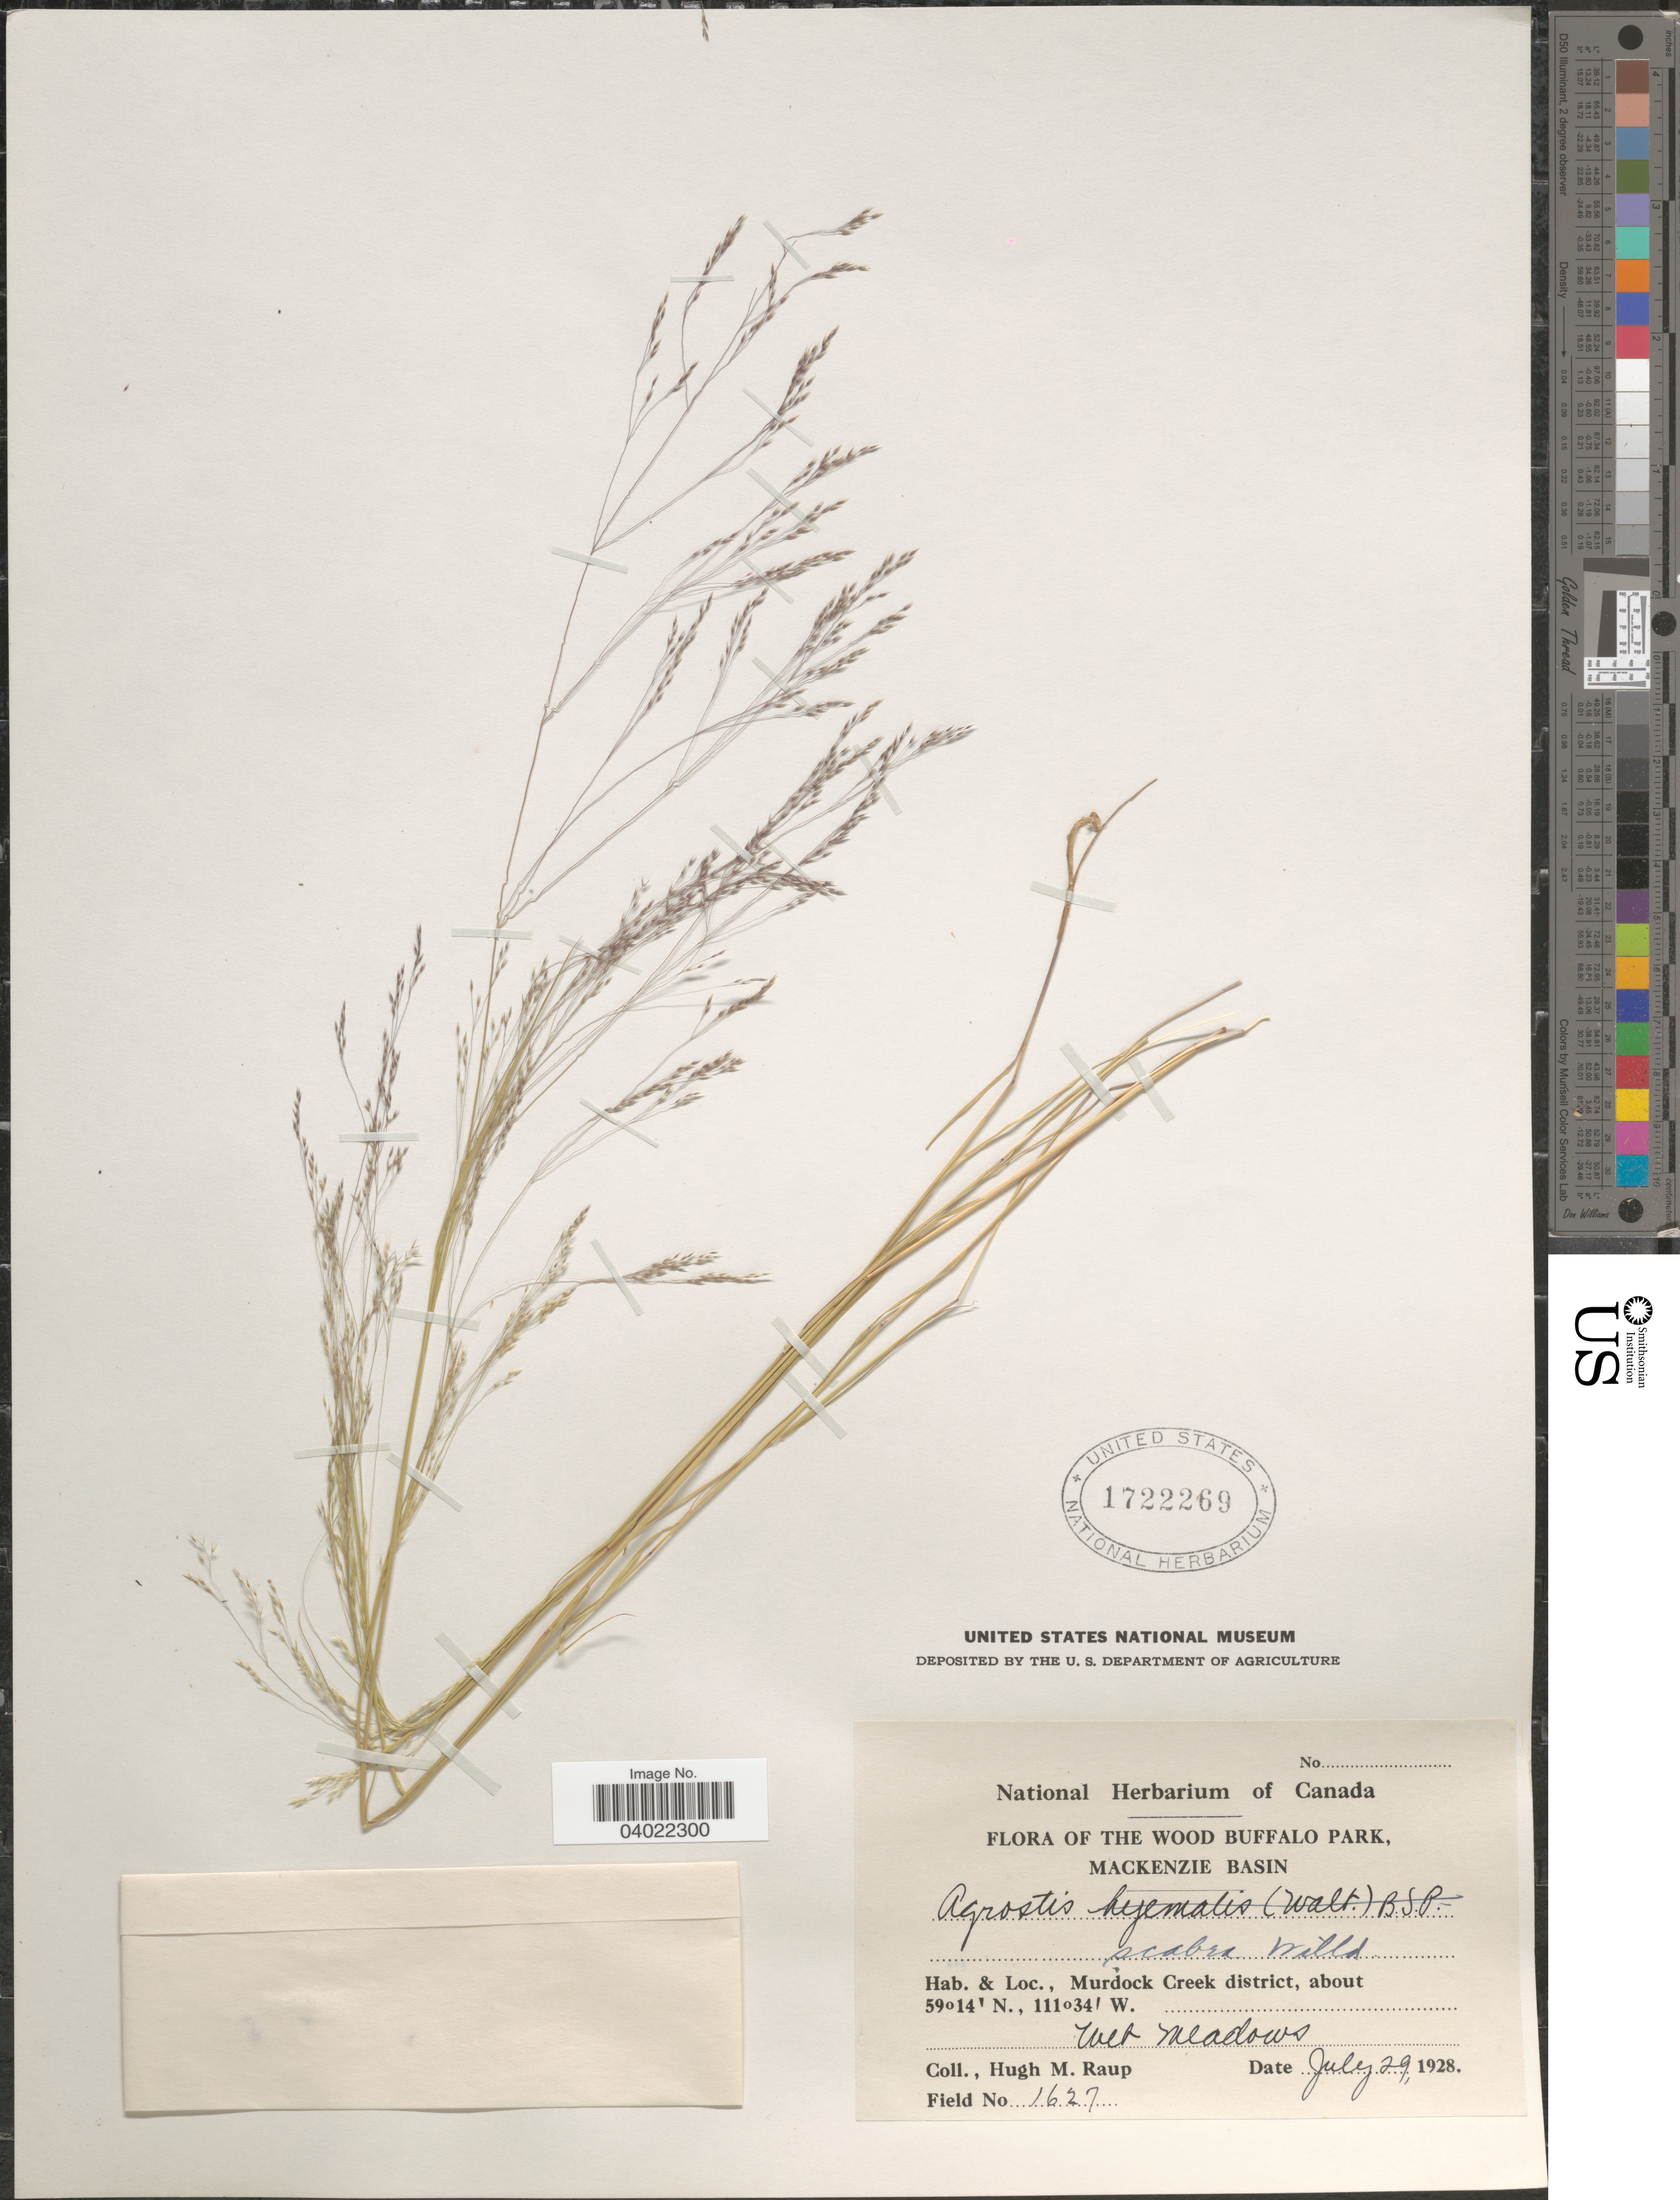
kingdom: Plantae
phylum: Tracheophyta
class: Liliopsida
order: Poales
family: Poaceae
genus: Agrostis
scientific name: Agrostis scabra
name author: Willd.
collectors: H. Raup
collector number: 1627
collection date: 1928-07-29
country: Canada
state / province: Alberta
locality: The Wood Buffalo Park, Mackenzie Basin. Murdock Creek district.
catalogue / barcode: US 1722269